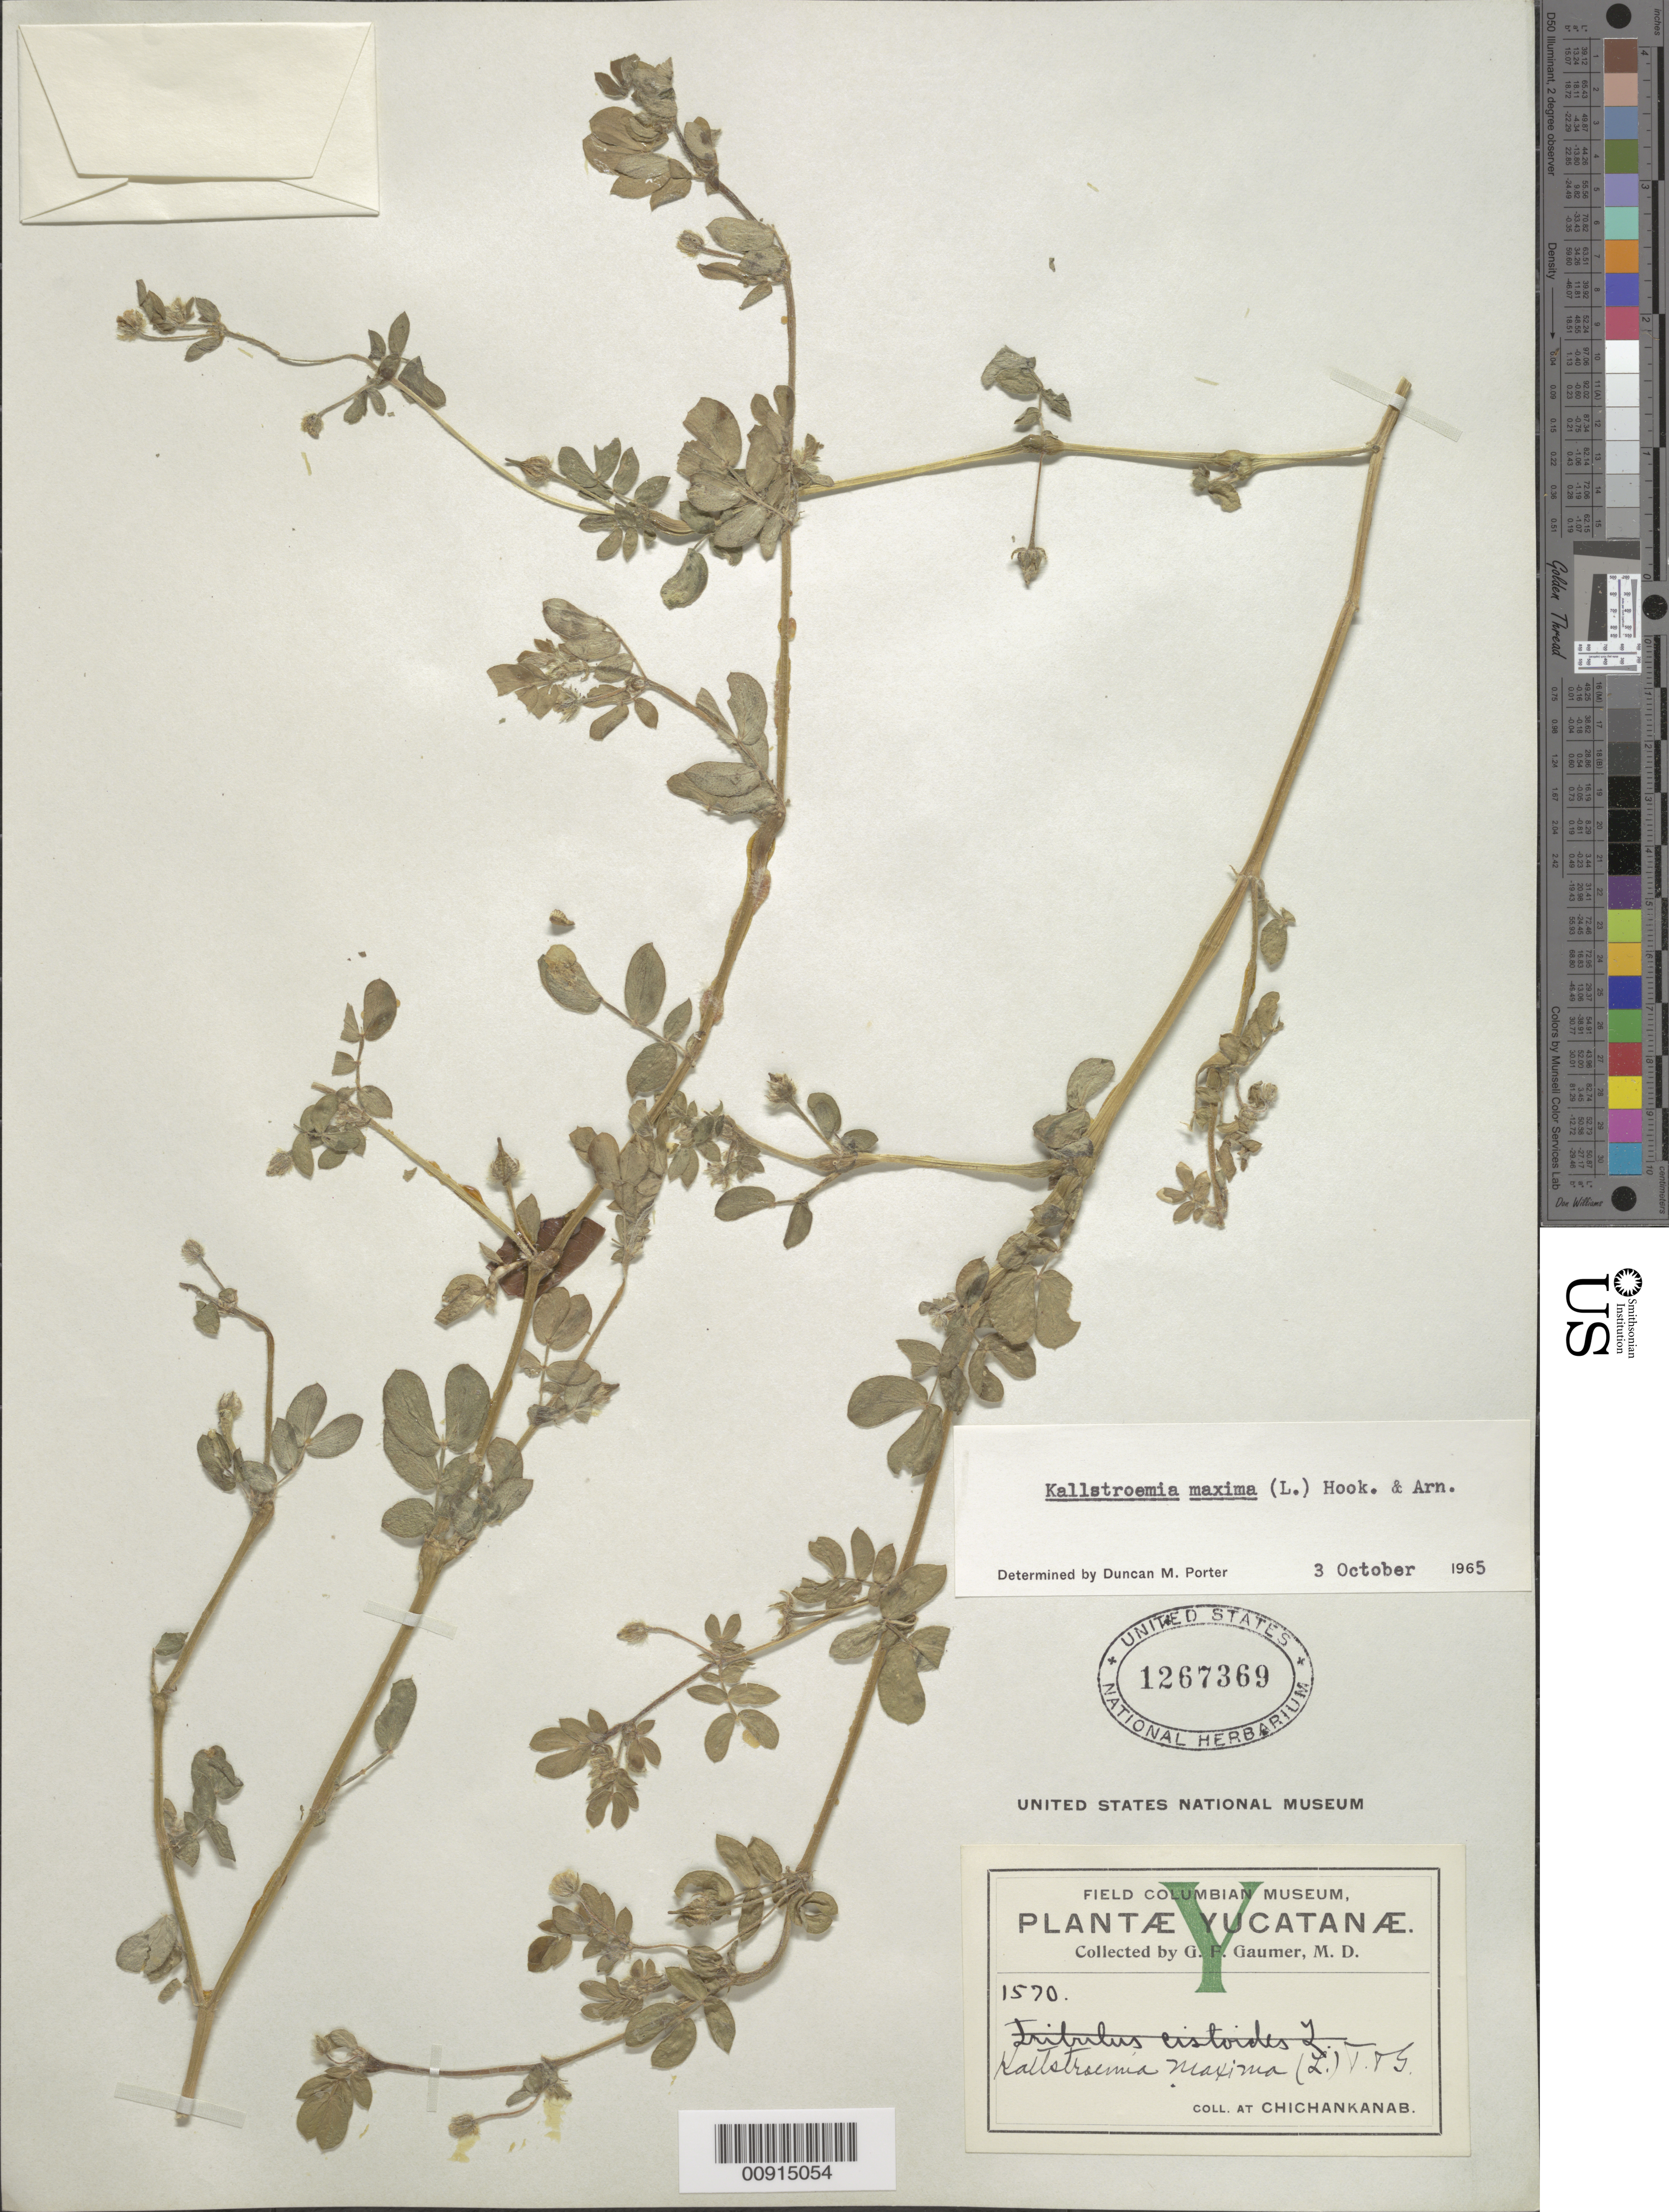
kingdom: Plantae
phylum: Tracheophyta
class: Magnoliopsida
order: Zygophyllales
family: Zygophyllaceae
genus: Kallstroemia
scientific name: Kallstroemia maxima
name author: (L.) Hook. & Arn.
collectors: G. F. Gaumer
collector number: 1570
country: Mexico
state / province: Quintana Roo / Yucatán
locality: Chichankanab.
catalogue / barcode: US 1267369